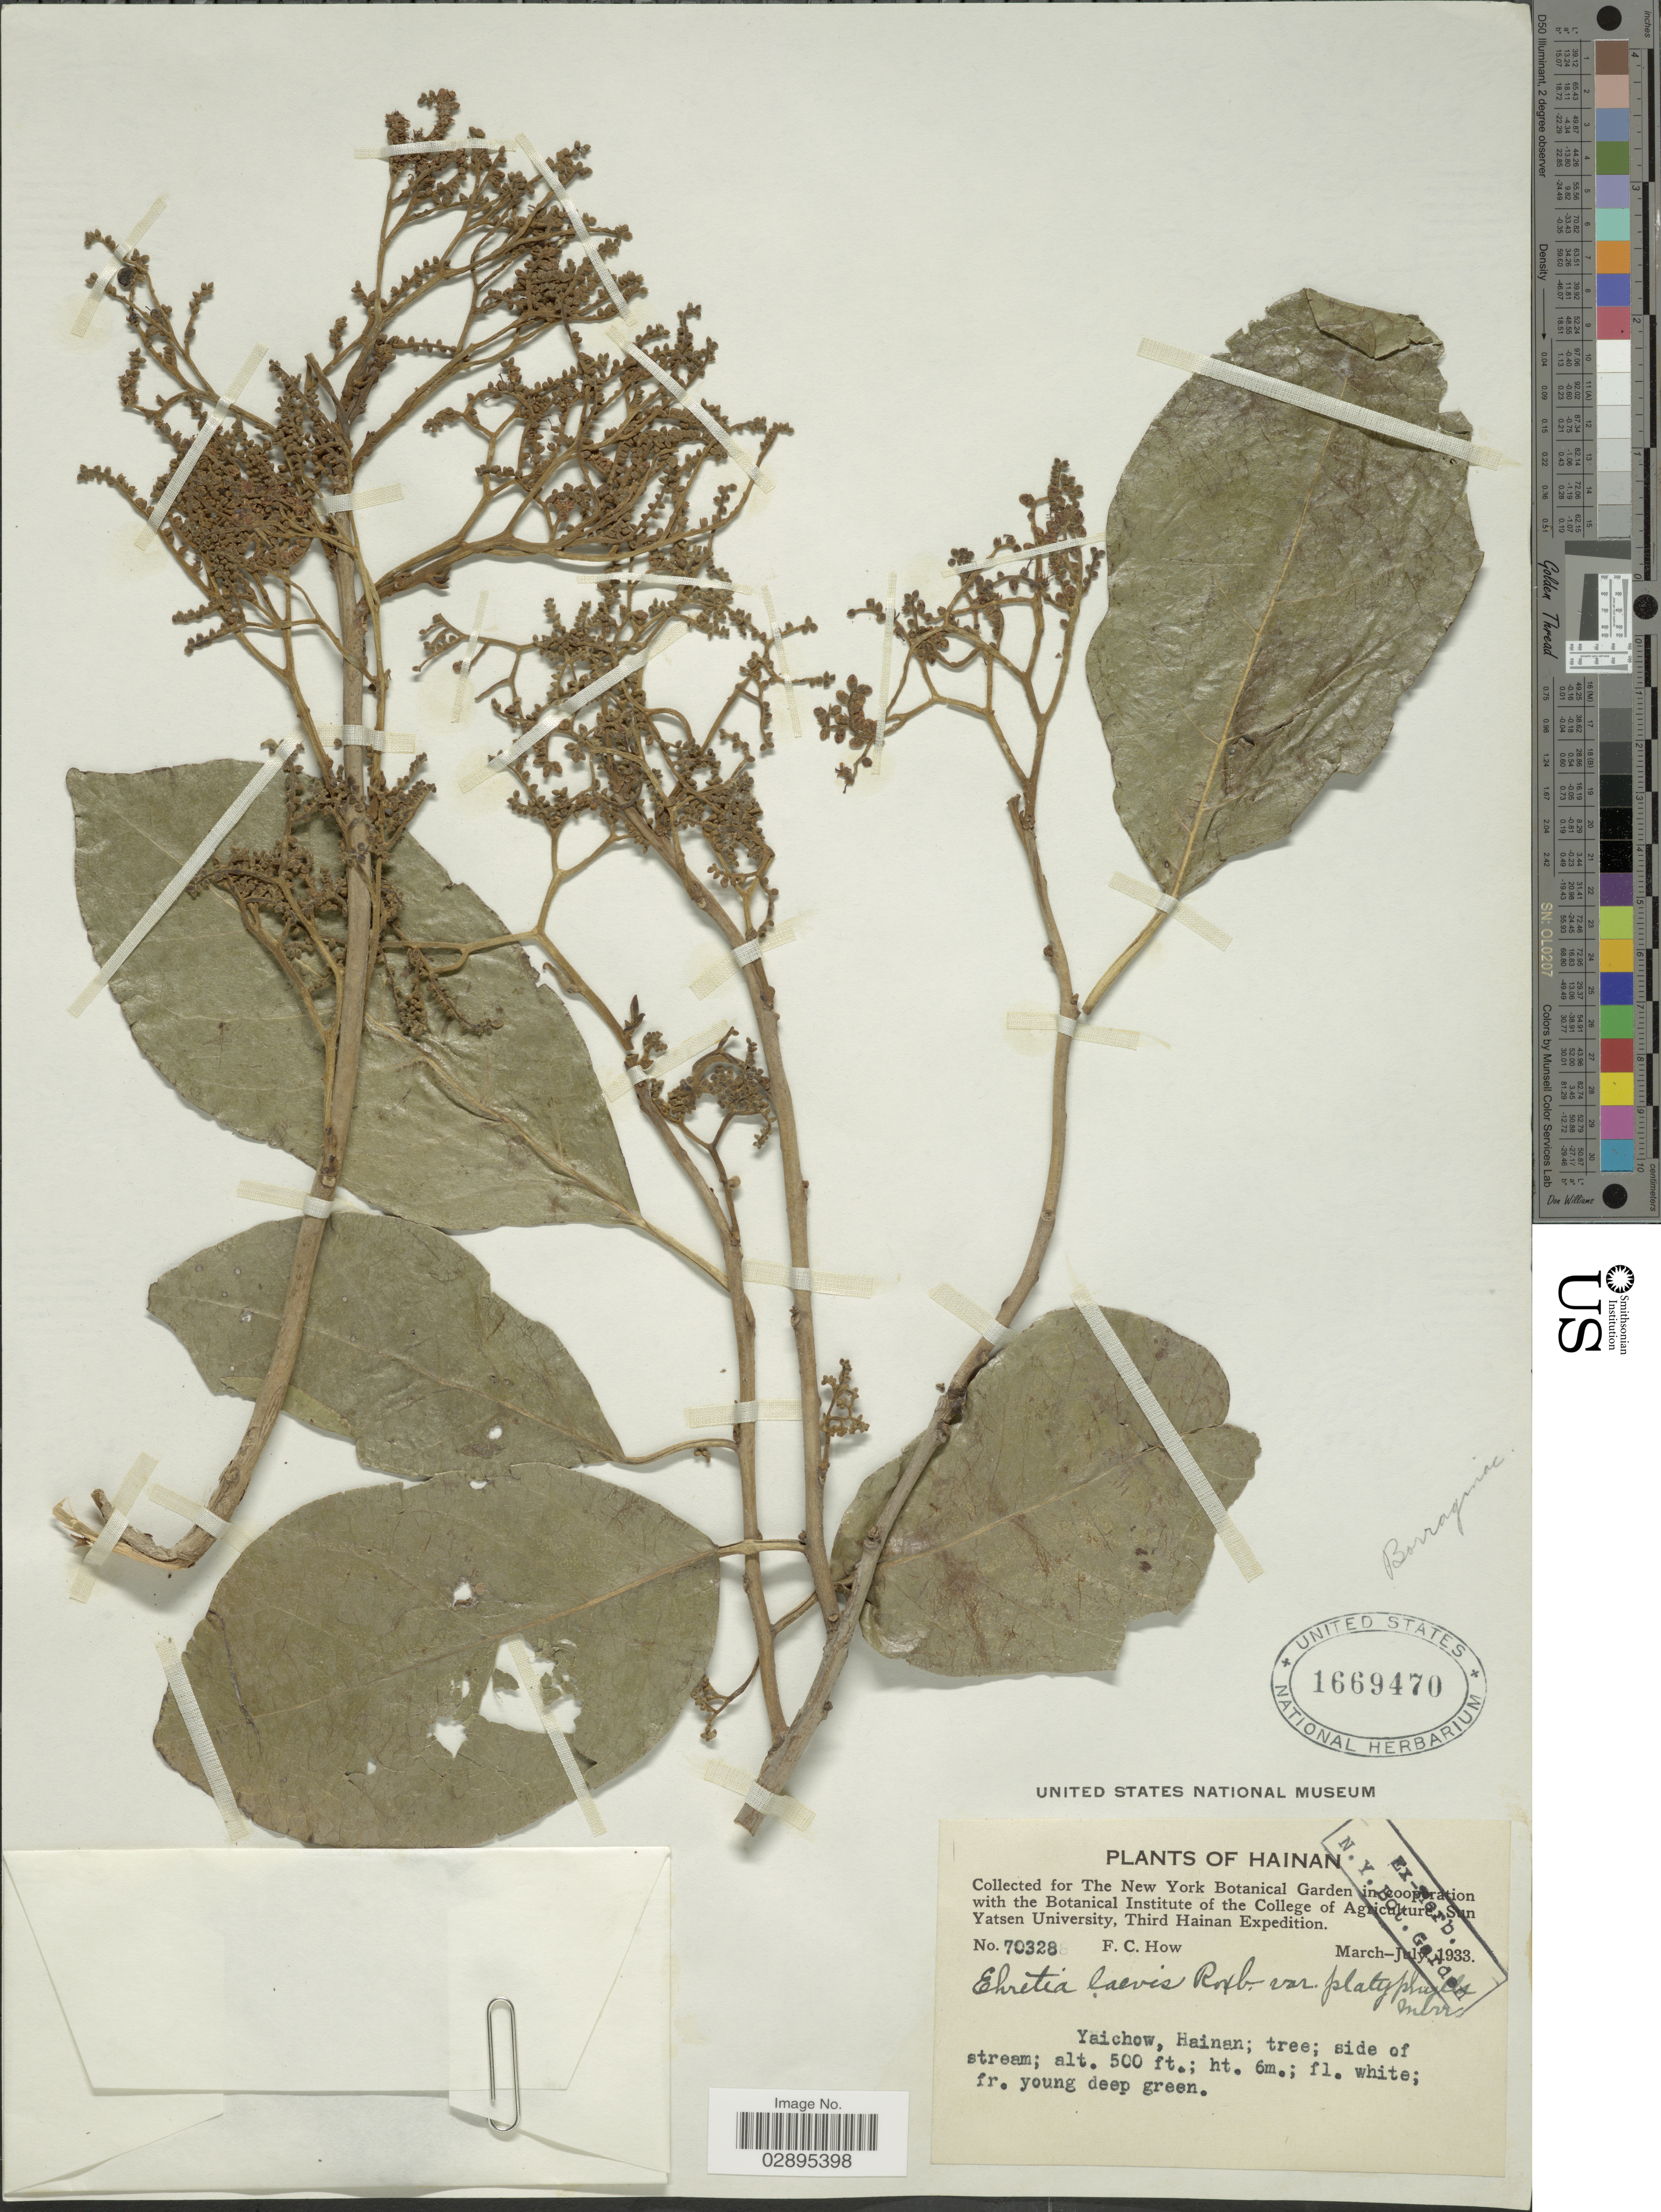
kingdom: Plantae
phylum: Tracheophyta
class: Magnoliopsida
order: Boraginales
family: Ehretiaceae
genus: Ehretia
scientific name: Ehretia laevis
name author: Roxb.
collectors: F. C. How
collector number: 70328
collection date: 1933-03/1933-07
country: China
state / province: Hainan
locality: Yaichow.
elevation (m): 152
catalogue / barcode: US 1669470